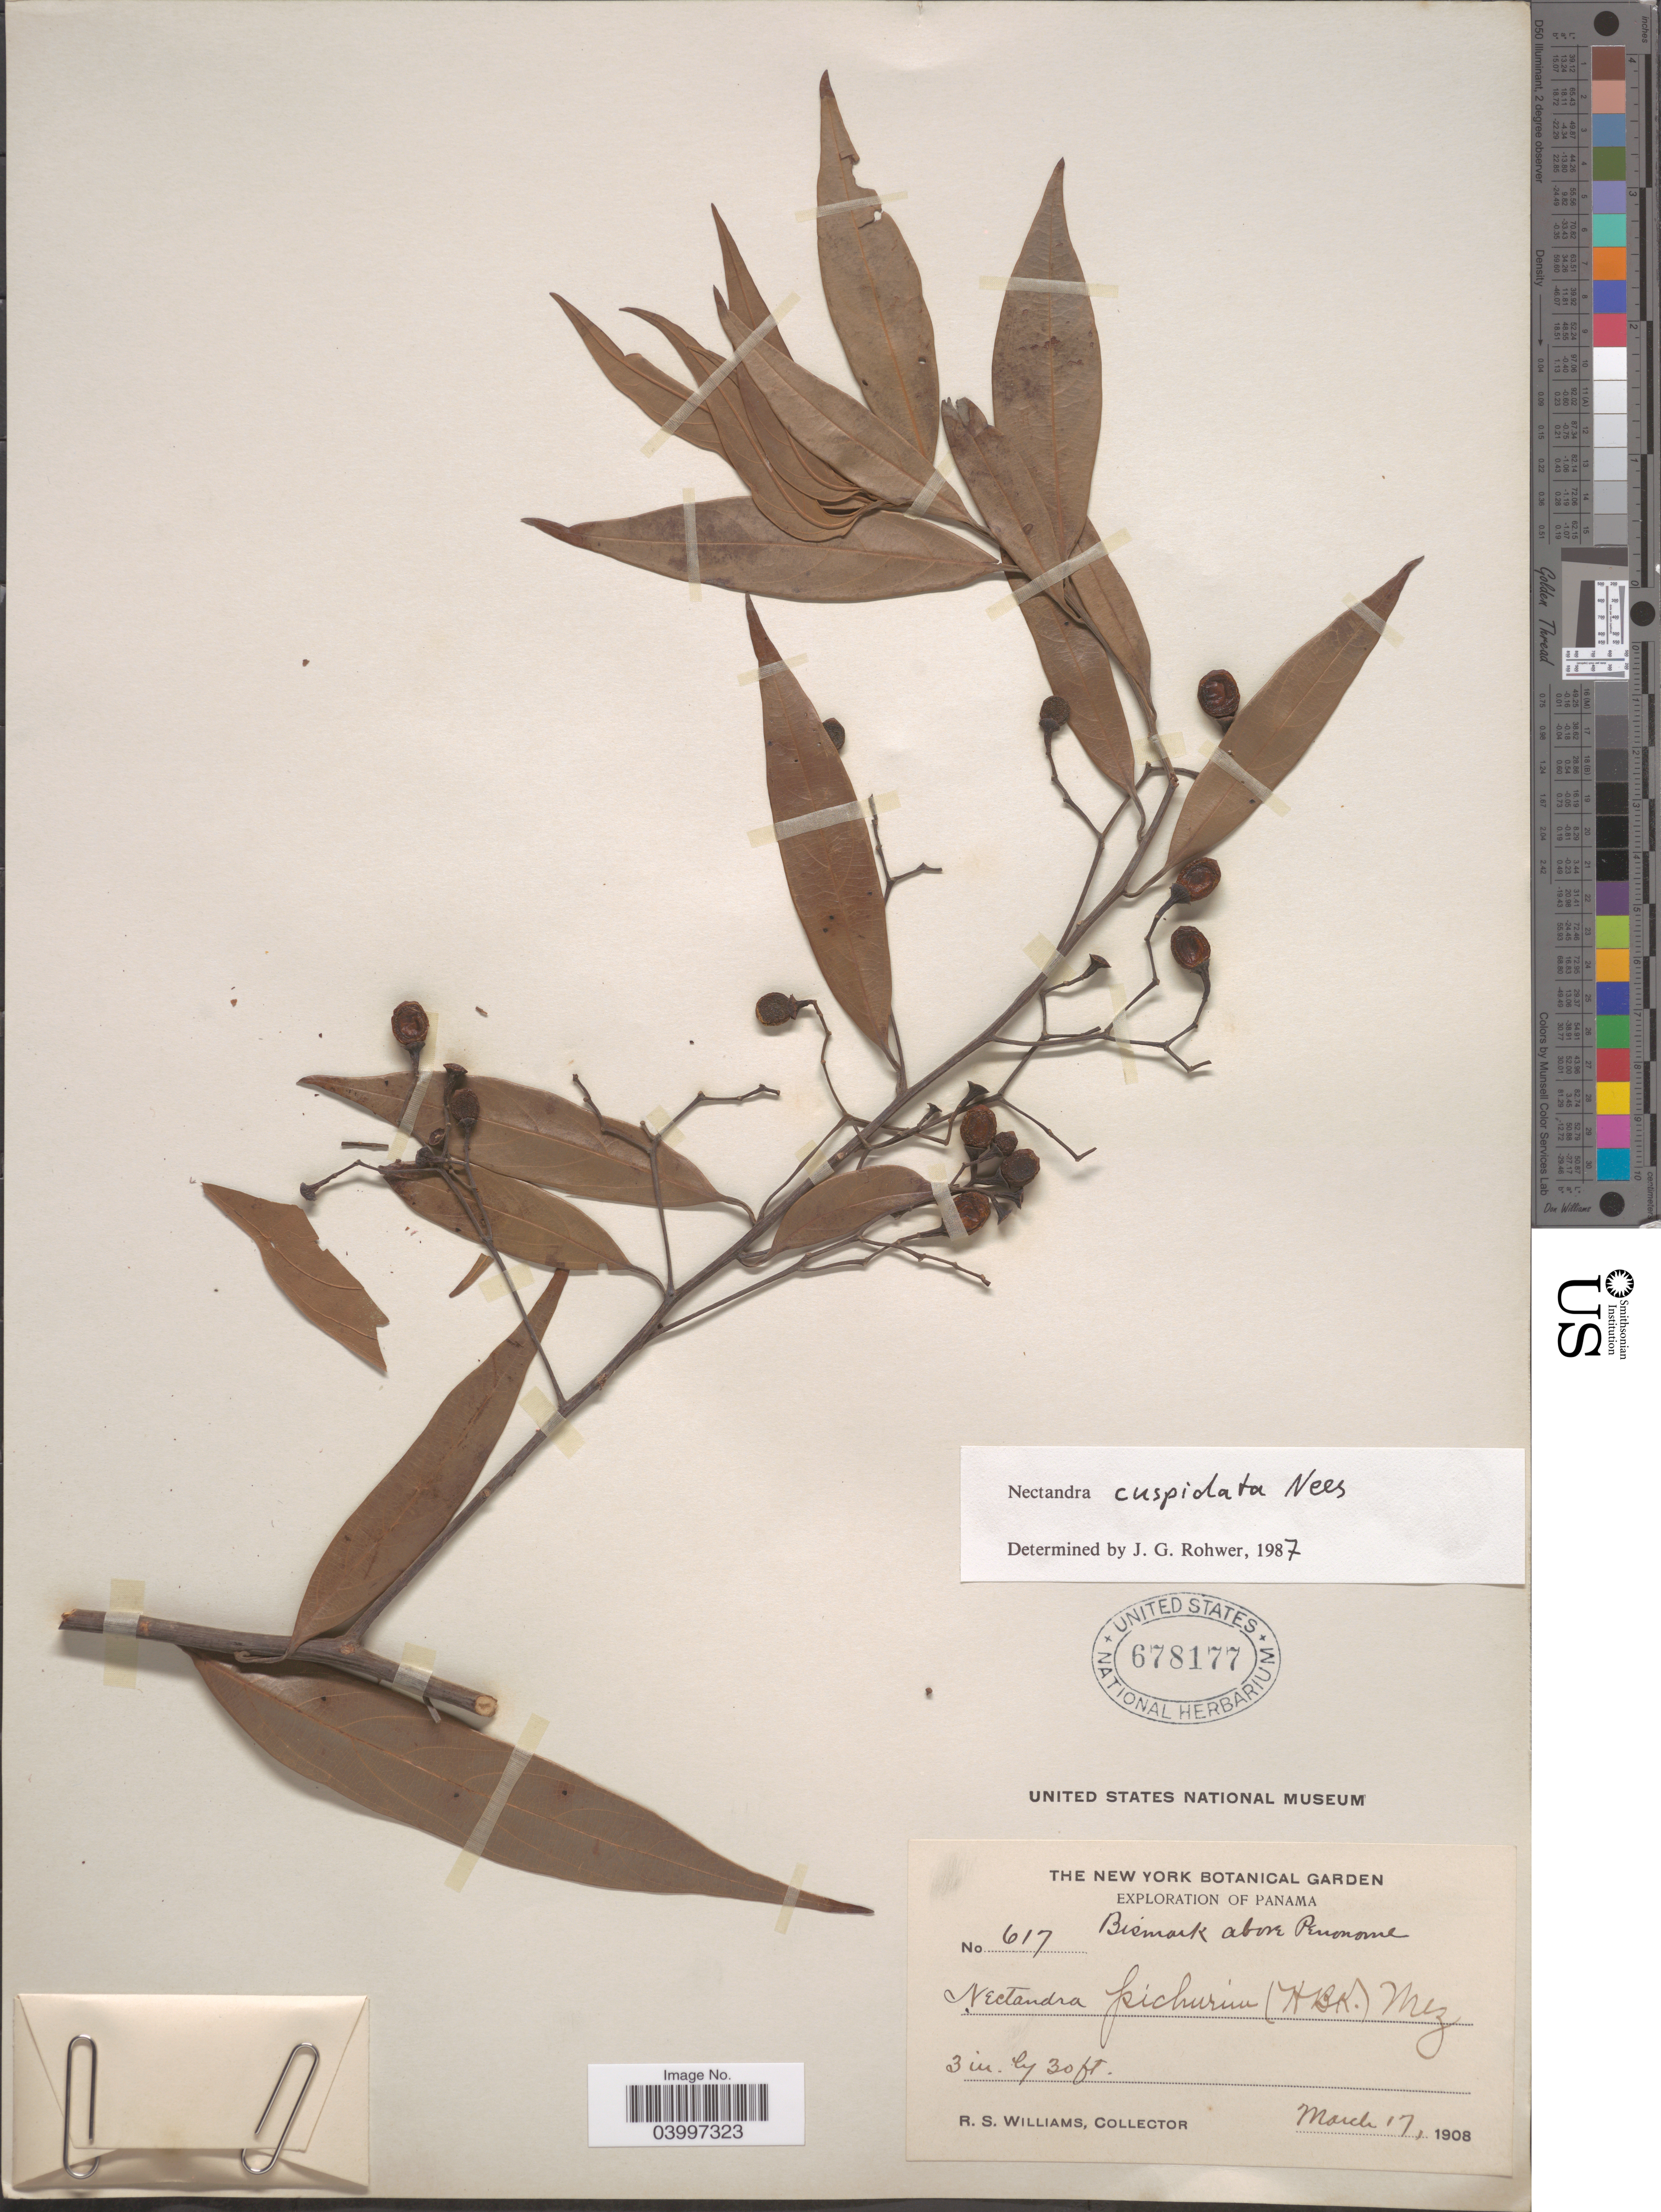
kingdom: Plantae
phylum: Tracheophyta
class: Magnoliopsida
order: Laurales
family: Lauraceae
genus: Nectandra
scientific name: Nectandra cuspidata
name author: Nees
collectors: R. S. Williams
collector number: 617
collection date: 1908-03-17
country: Panama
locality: Bismark above Penonome.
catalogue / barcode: US 678177